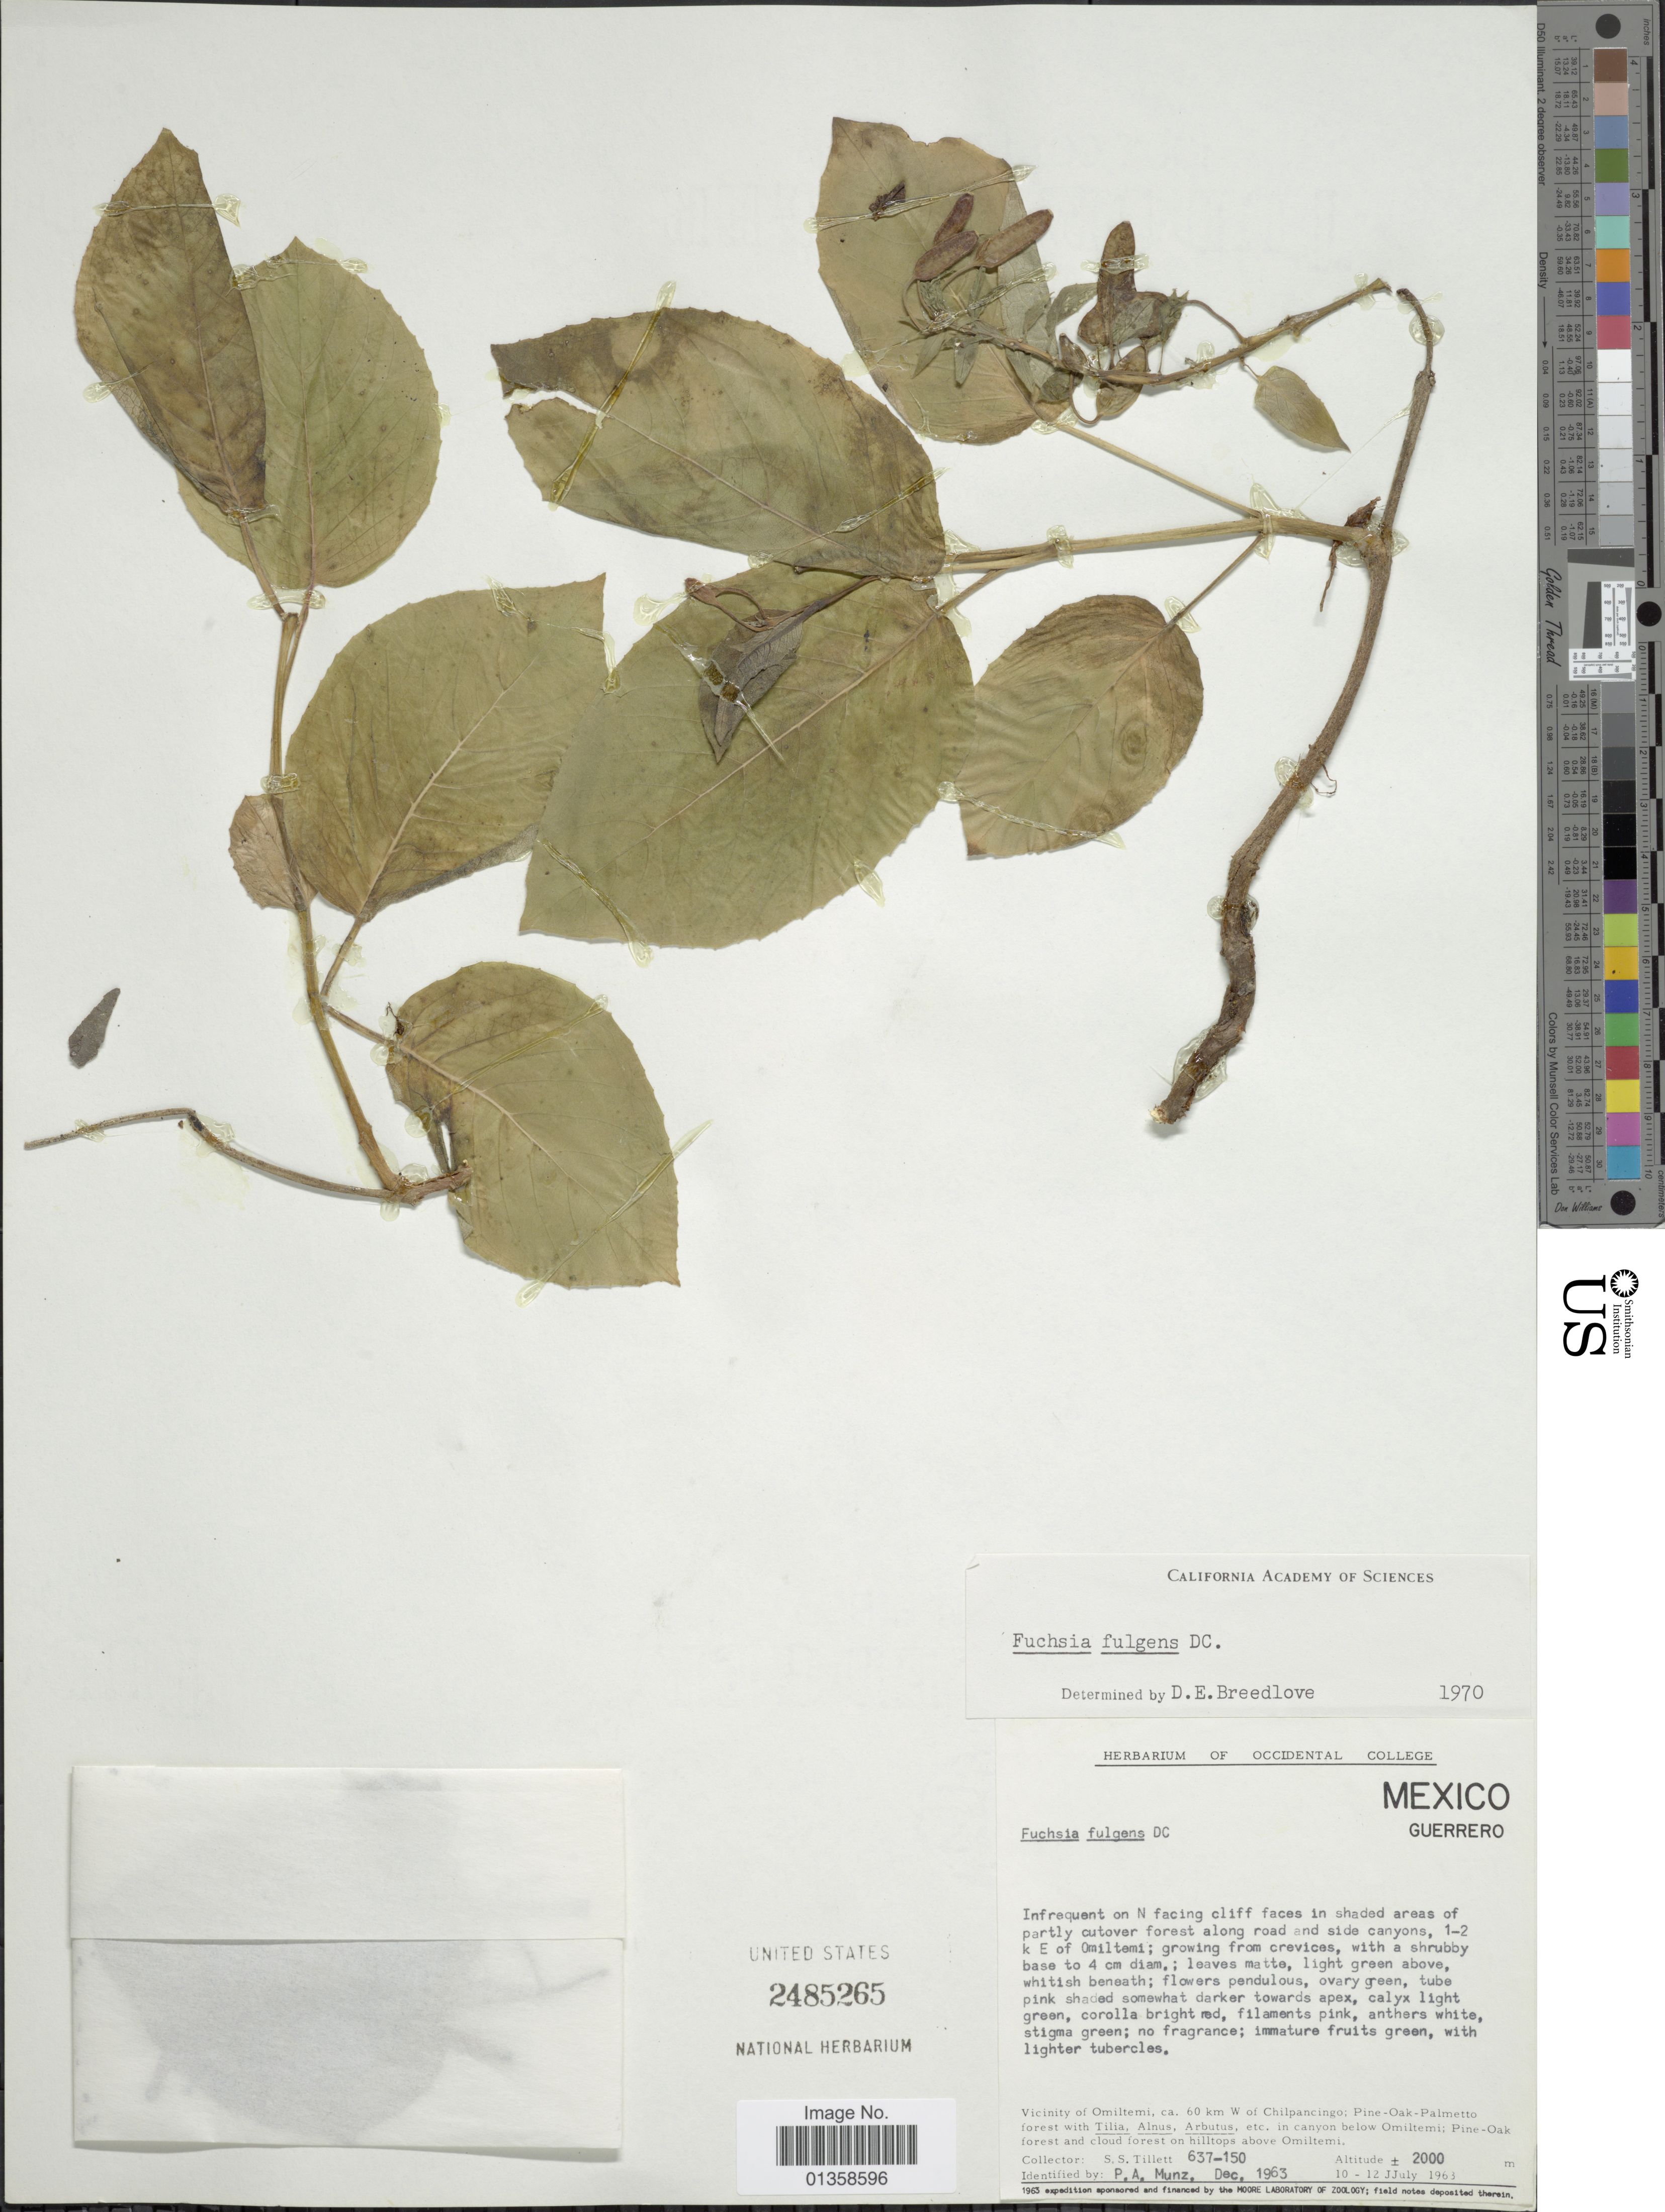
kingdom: Plantae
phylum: Tracheophyta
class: Magnoliopsida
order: Myrtales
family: Onagraceae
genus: Fuchsia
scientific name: Fuchsia fulgens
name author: DC.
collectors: S. S. Tillett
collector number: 637-150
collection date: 1963-07-10/1963-07-12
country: Mexico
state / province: Guerrero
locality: Vicinity of Omiltemi, ca. 60 km W of Chilpancingo: Pine-Oak-Palmetto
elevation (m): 2000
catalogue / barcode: US 2485265